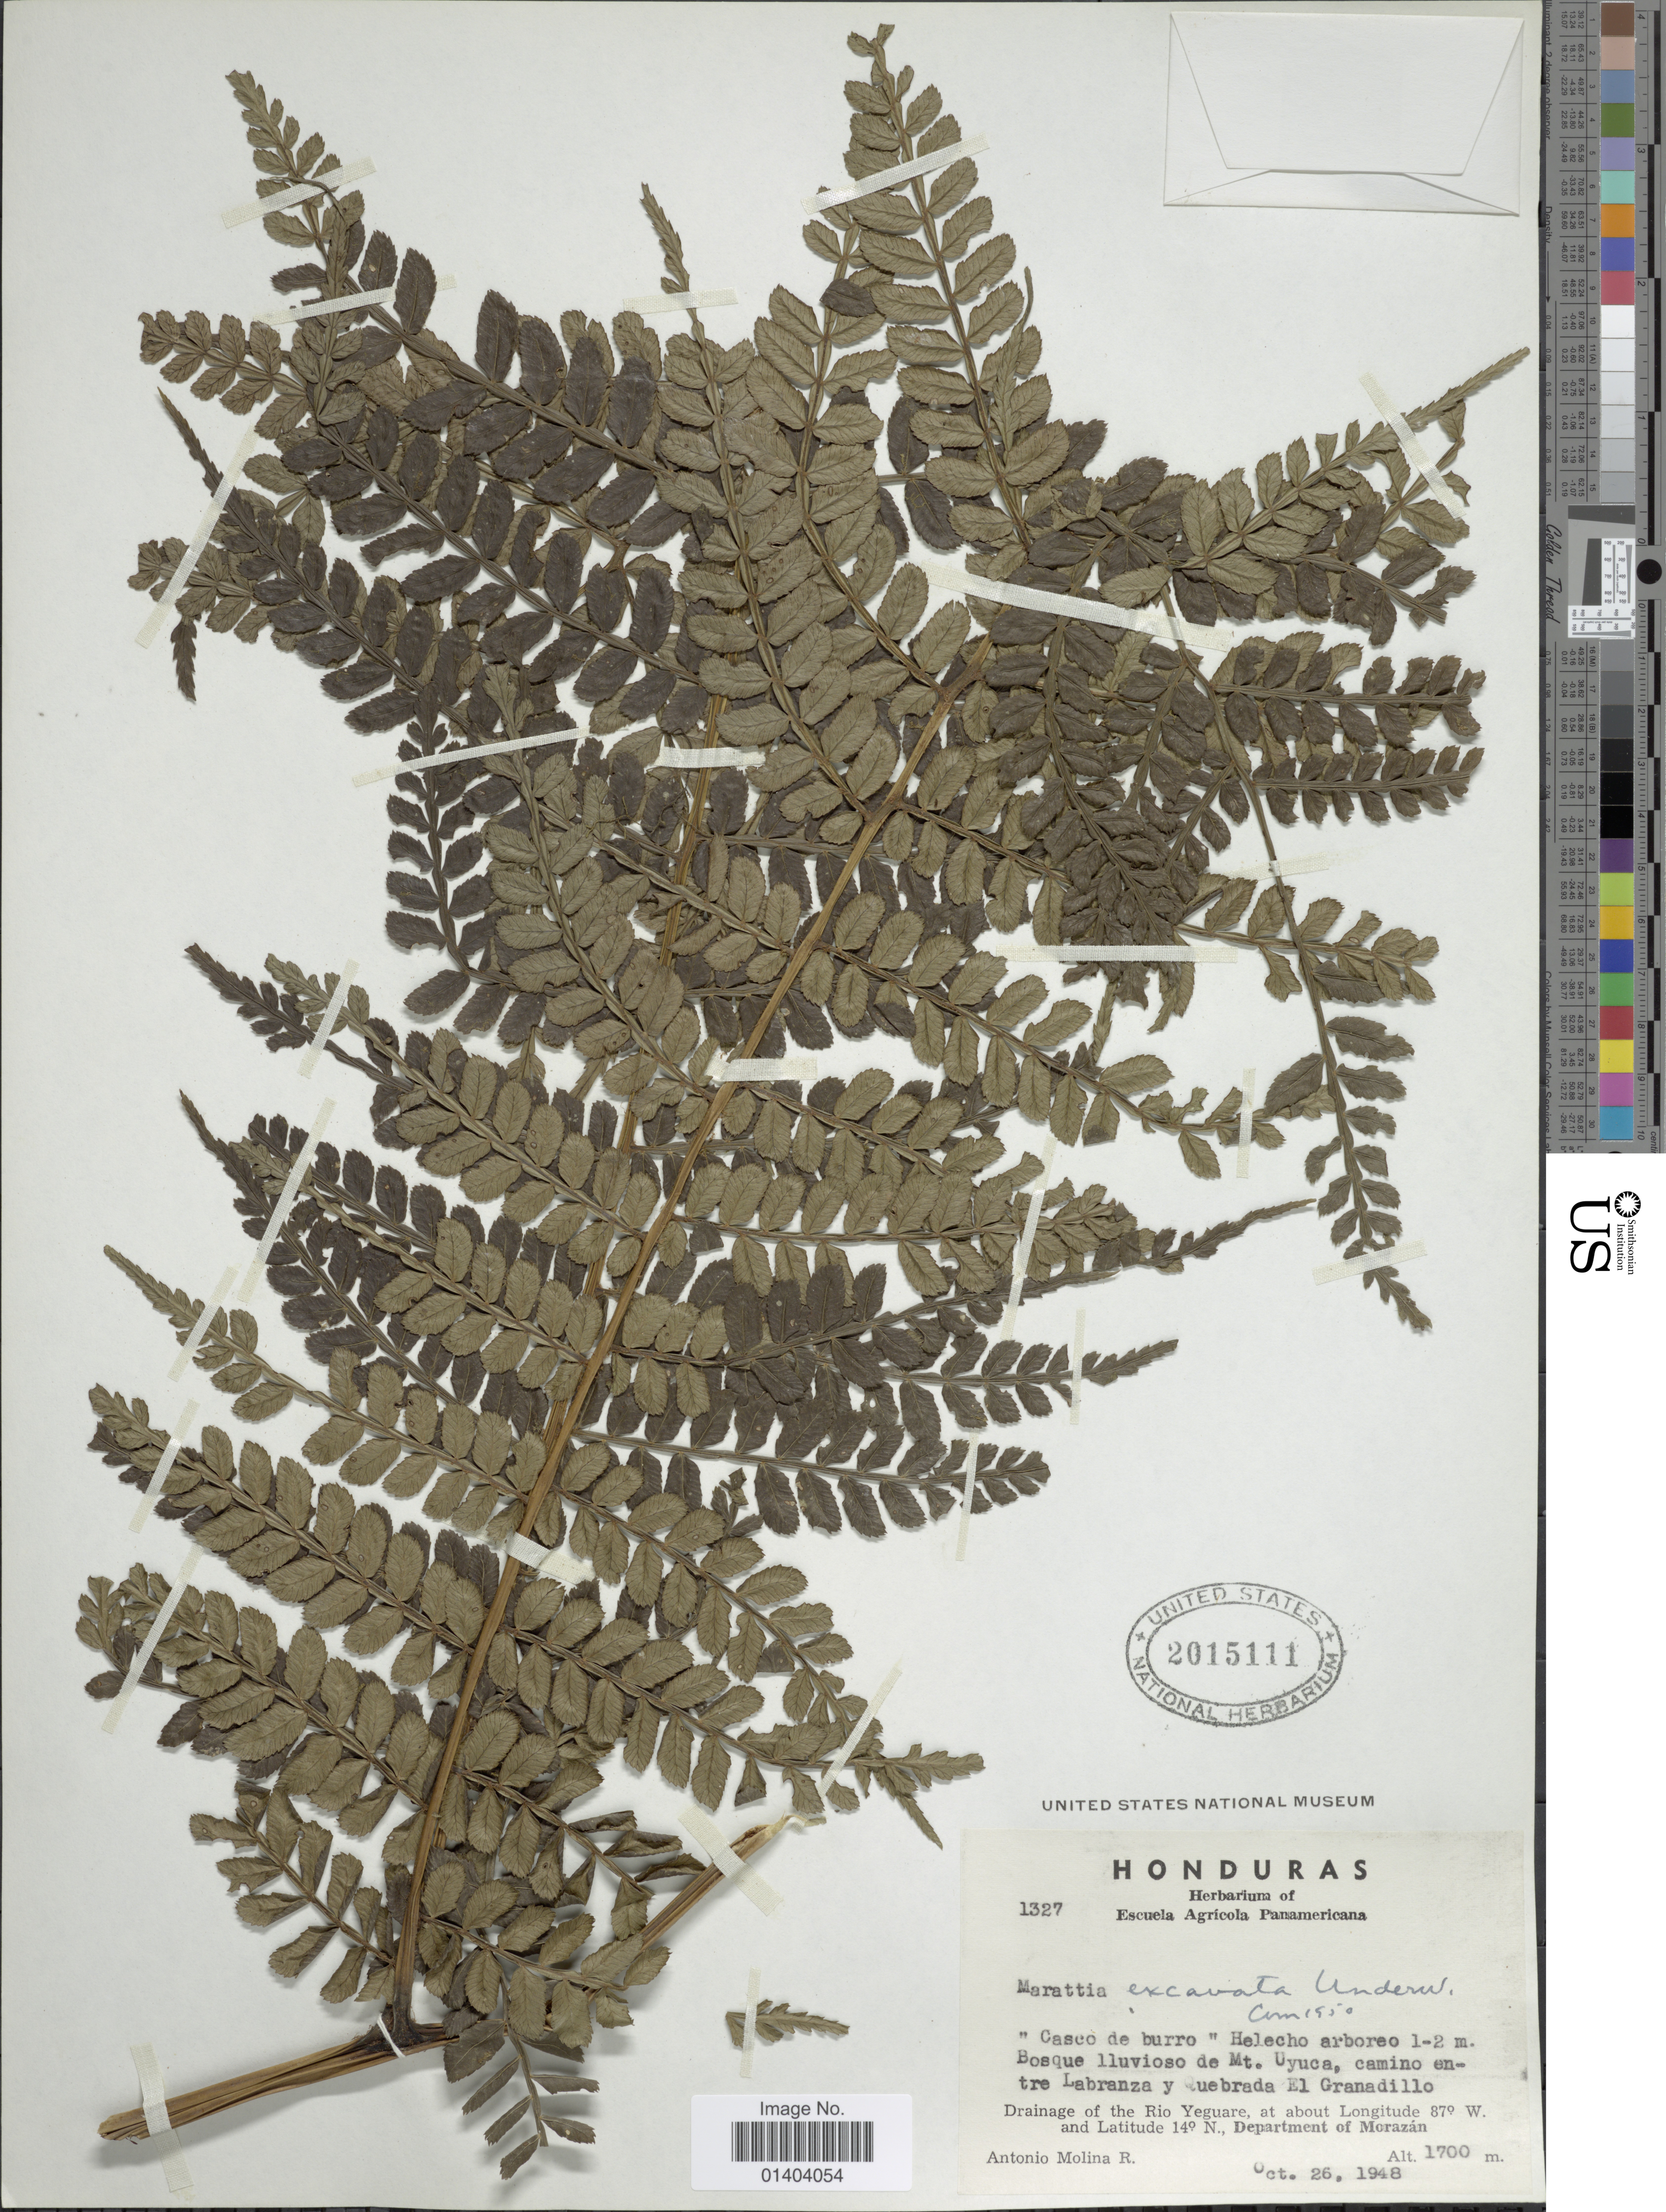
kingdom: Plantae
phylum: Tracheophyta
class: Polypodiopsida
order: Marattiales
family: Marattiaceae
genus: Marattia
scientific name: Marattia excavata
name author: Underw.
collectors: A. Molina R.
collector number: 1327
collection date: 1948-10-26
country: Honduras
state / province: Fco. Morazán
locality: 'casco de burro' Helecho arboreo 1-2 m. Bosque lluvioso de Mt Uyuca, camino entre Labranza y Quebrada El Granadillo, Drainage of the Rio Yeguare, Department of Morazan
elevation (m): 1700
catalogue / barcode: US 2015111